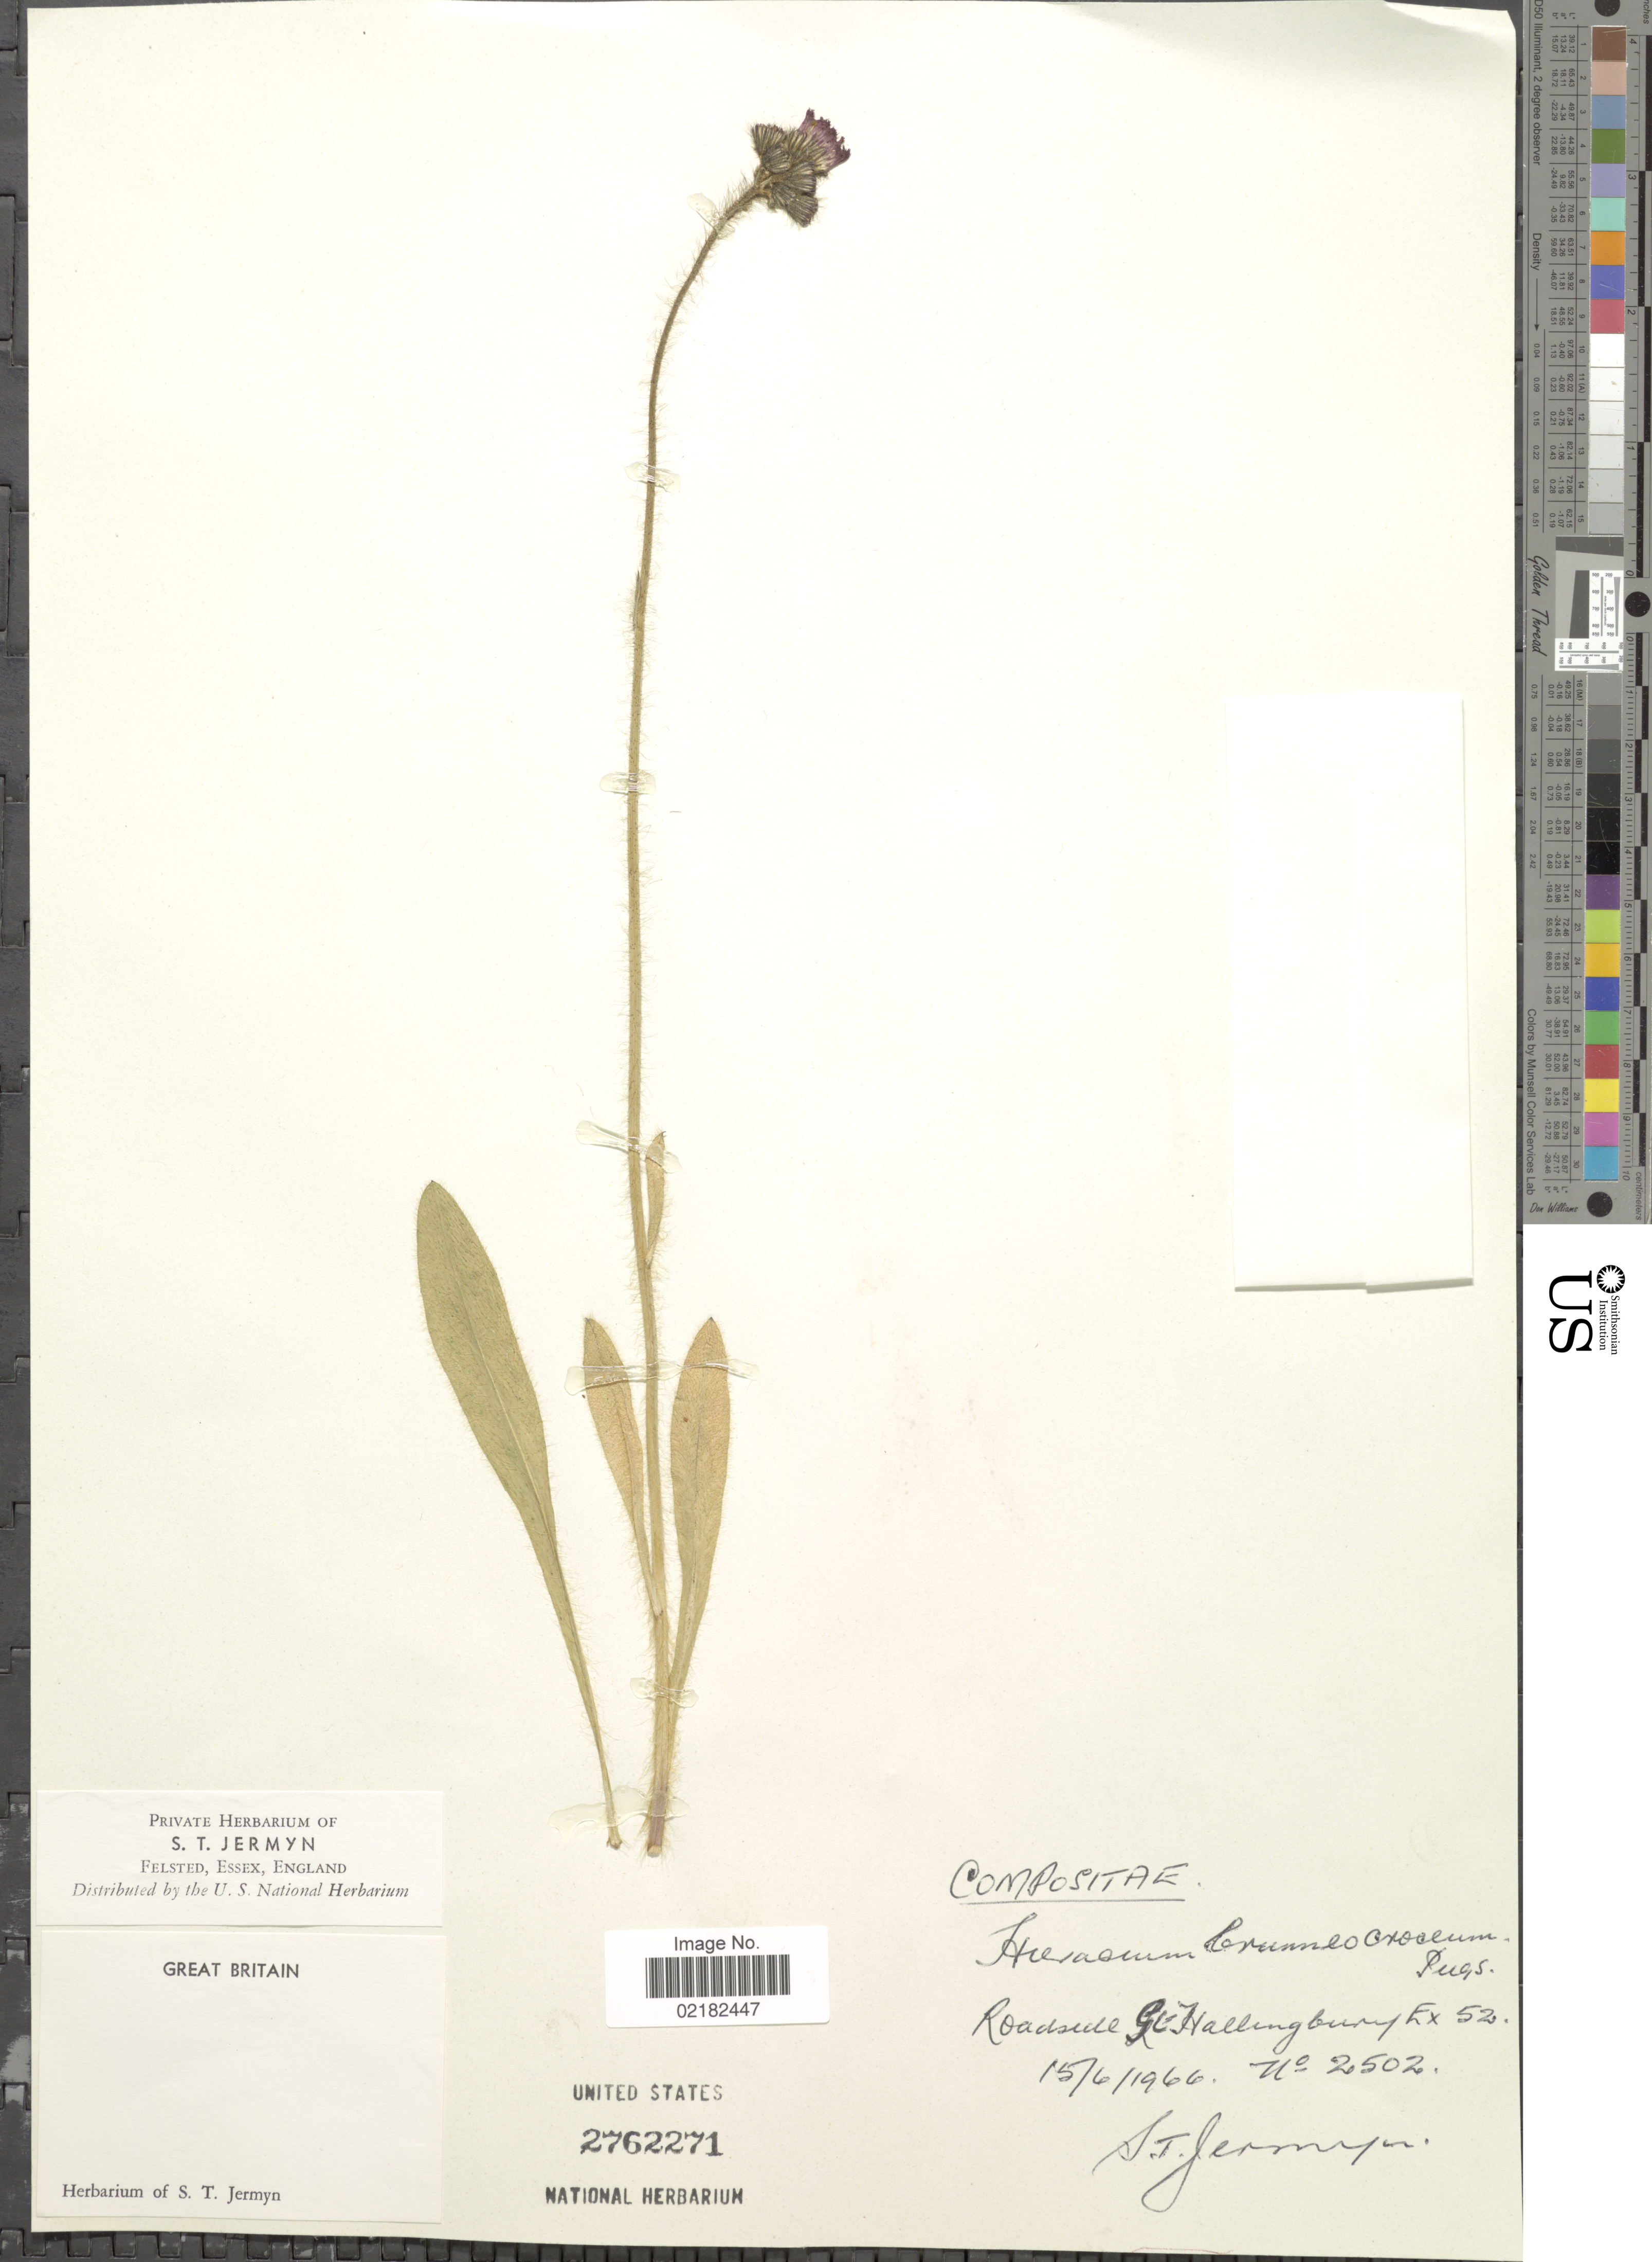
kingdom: Plantae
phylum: Tracheophyta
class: Magnoliopsida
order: Asterales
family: Asteraceae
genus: Pilosella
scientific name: Pilosella aurantiaca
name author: (L.) F.W. Schultz & Sch. Bip.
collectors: S. Jermyn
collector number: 2502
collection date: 1966-06-15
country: United Kingdom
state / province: England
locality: Great Britain, roadside Gt. Hallingbury, Ex. 52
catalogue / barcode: US 2762271